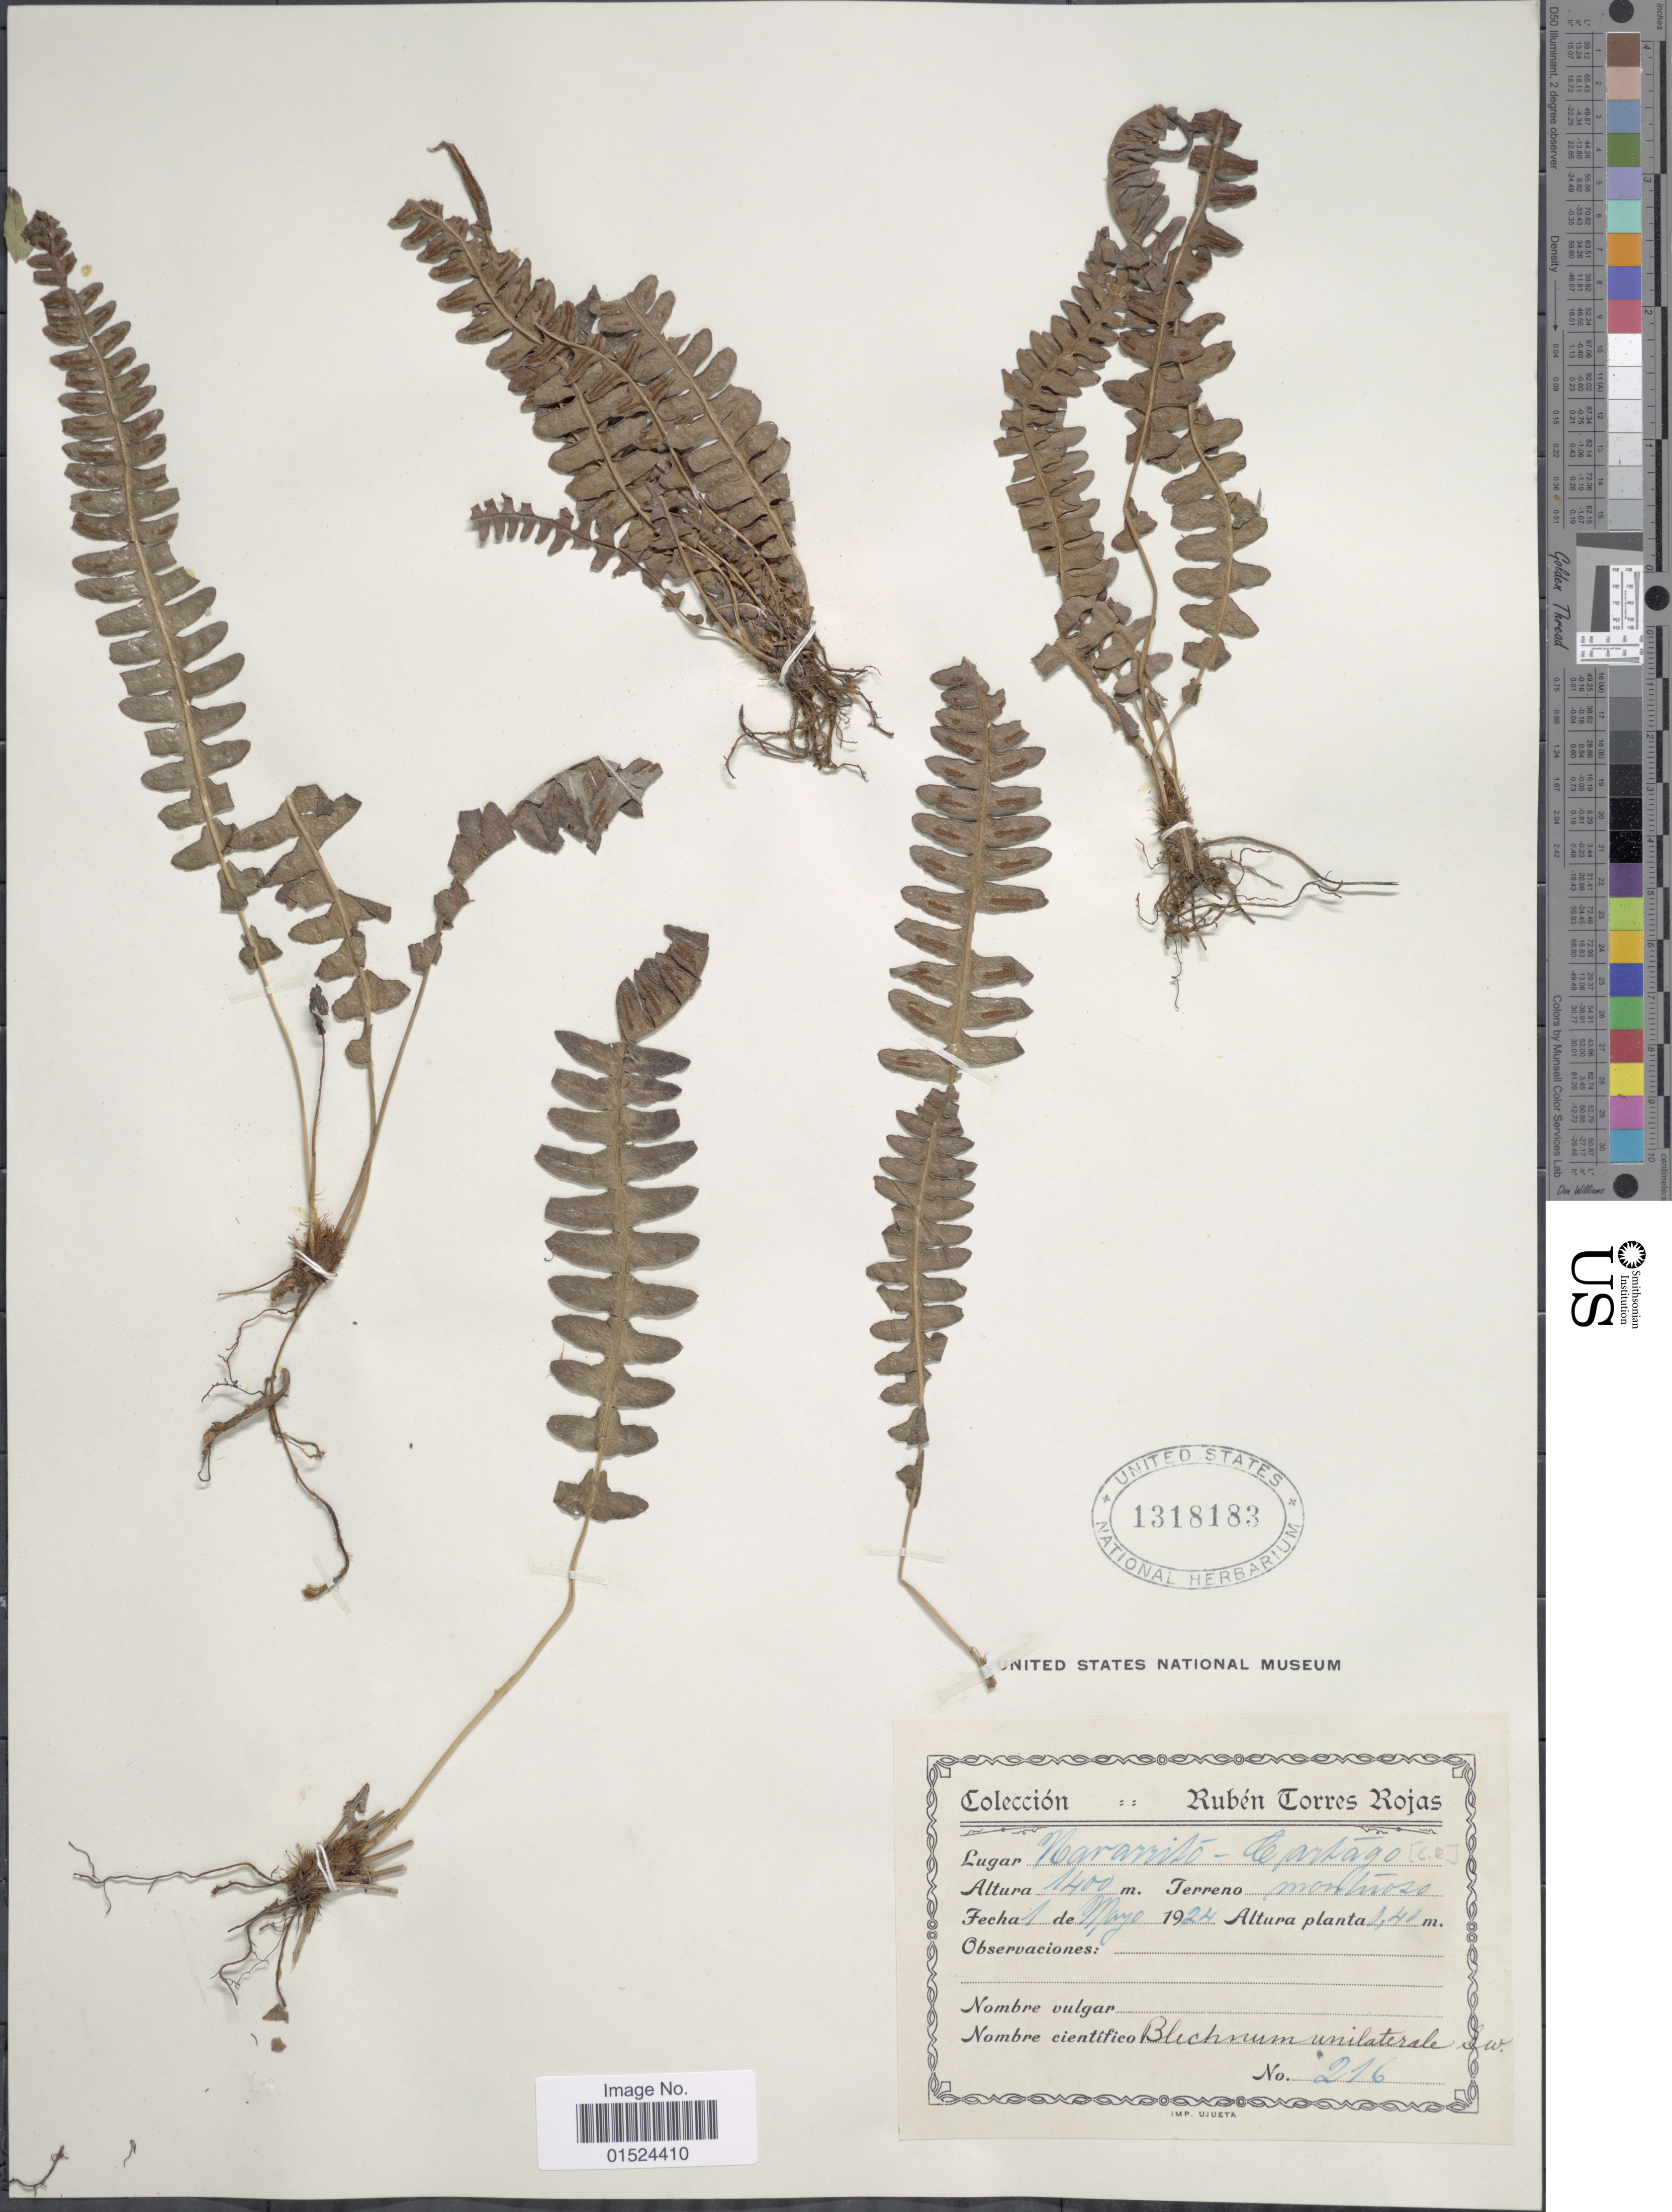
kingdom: Plantae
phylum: Tracheophyta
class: Polypodiopsida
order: Polypodiales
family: Blechnaceae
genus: Blechnum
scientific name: Blechnum polypodioides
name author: Raddi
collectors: R. Torres Rojas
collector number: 216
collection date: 1924-05-01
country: Costa Rica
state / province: Cartago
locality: Navarrito - Cartago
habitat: Terreno montañoso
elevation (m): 1400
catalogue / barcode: US 1318183